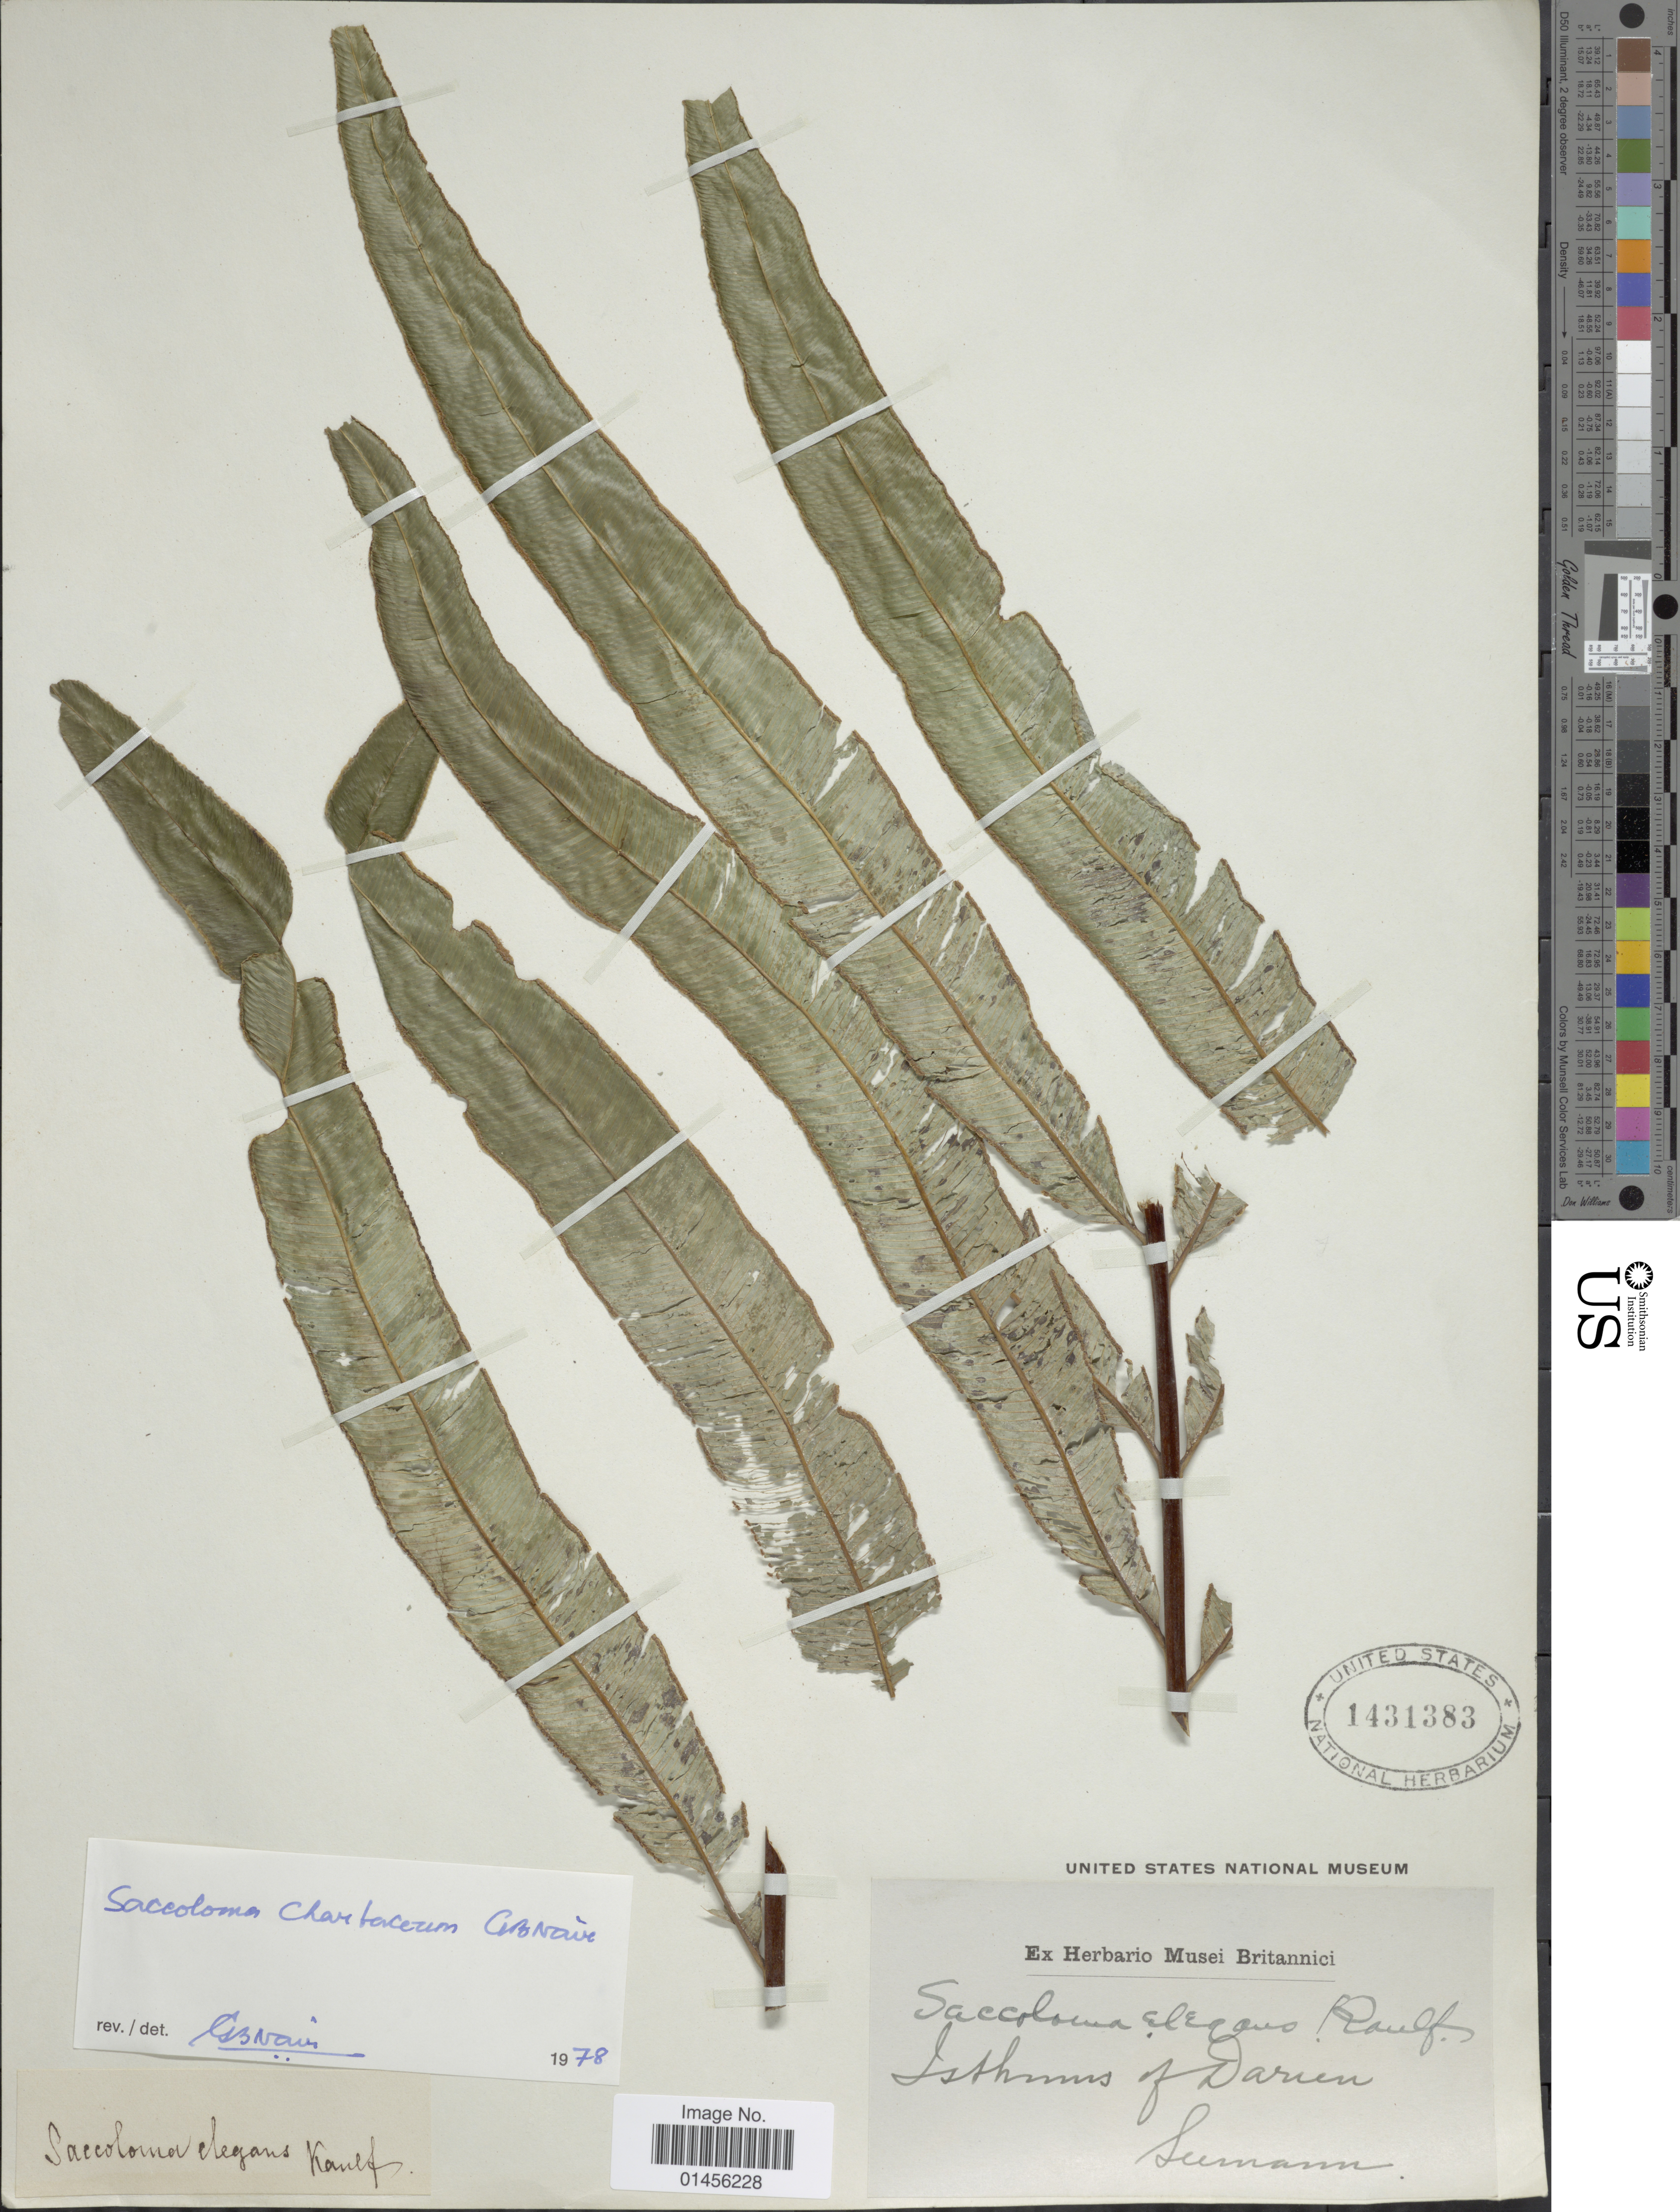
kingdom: Plantae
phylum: Tracheophyta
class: Polypodiopsida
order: Polypodiales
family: Saccolomataceae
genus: Saccoloma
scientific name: Saccoloma elegans subsp. chartaceum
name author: Cremers & K.U. Kramer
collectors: -. Seemann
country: Panama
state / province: Darién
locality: Isthmus of Darien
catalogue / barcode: US 1431383